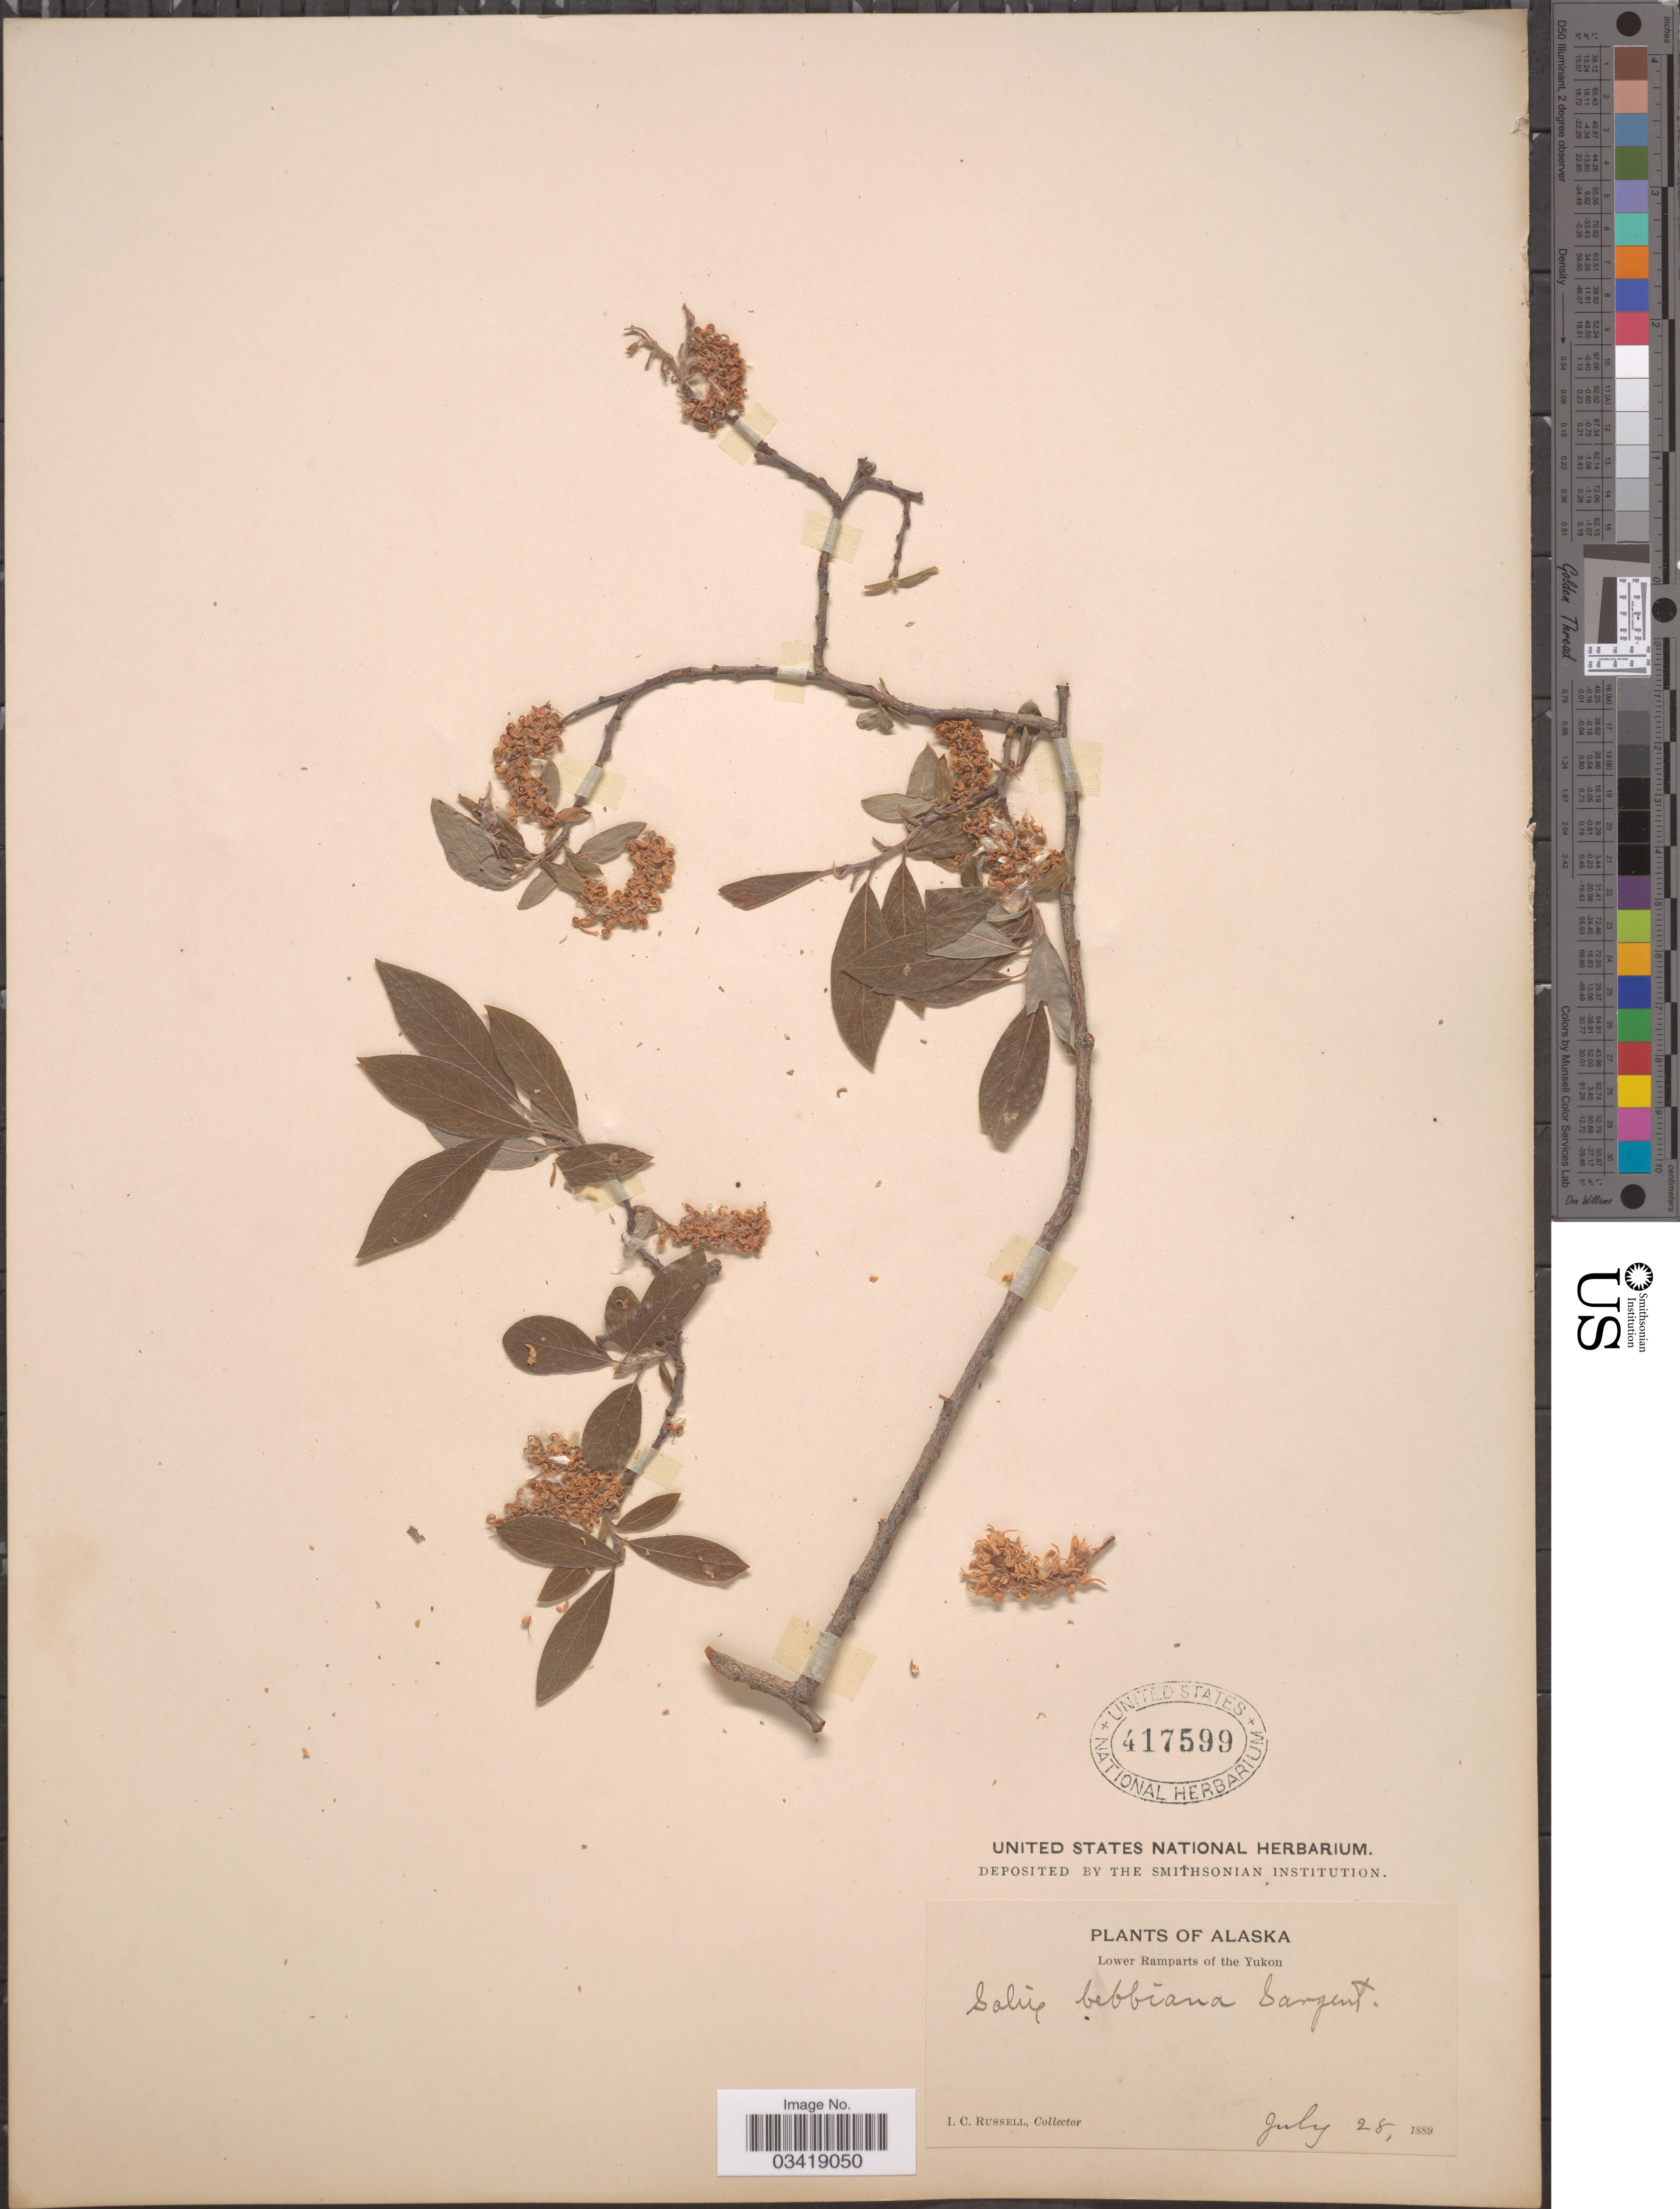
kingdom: Plantae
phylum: Tracheophyta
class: Magnoliopsida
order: Malpighiales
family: Salicaceae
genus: Salix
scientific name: Salix bebbiana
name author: Sarg.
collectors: I. C. Russell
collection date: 1889-07-28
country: United States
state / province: Alaska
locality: Lower Ramparts of the Yukon.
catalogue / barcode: US 417599